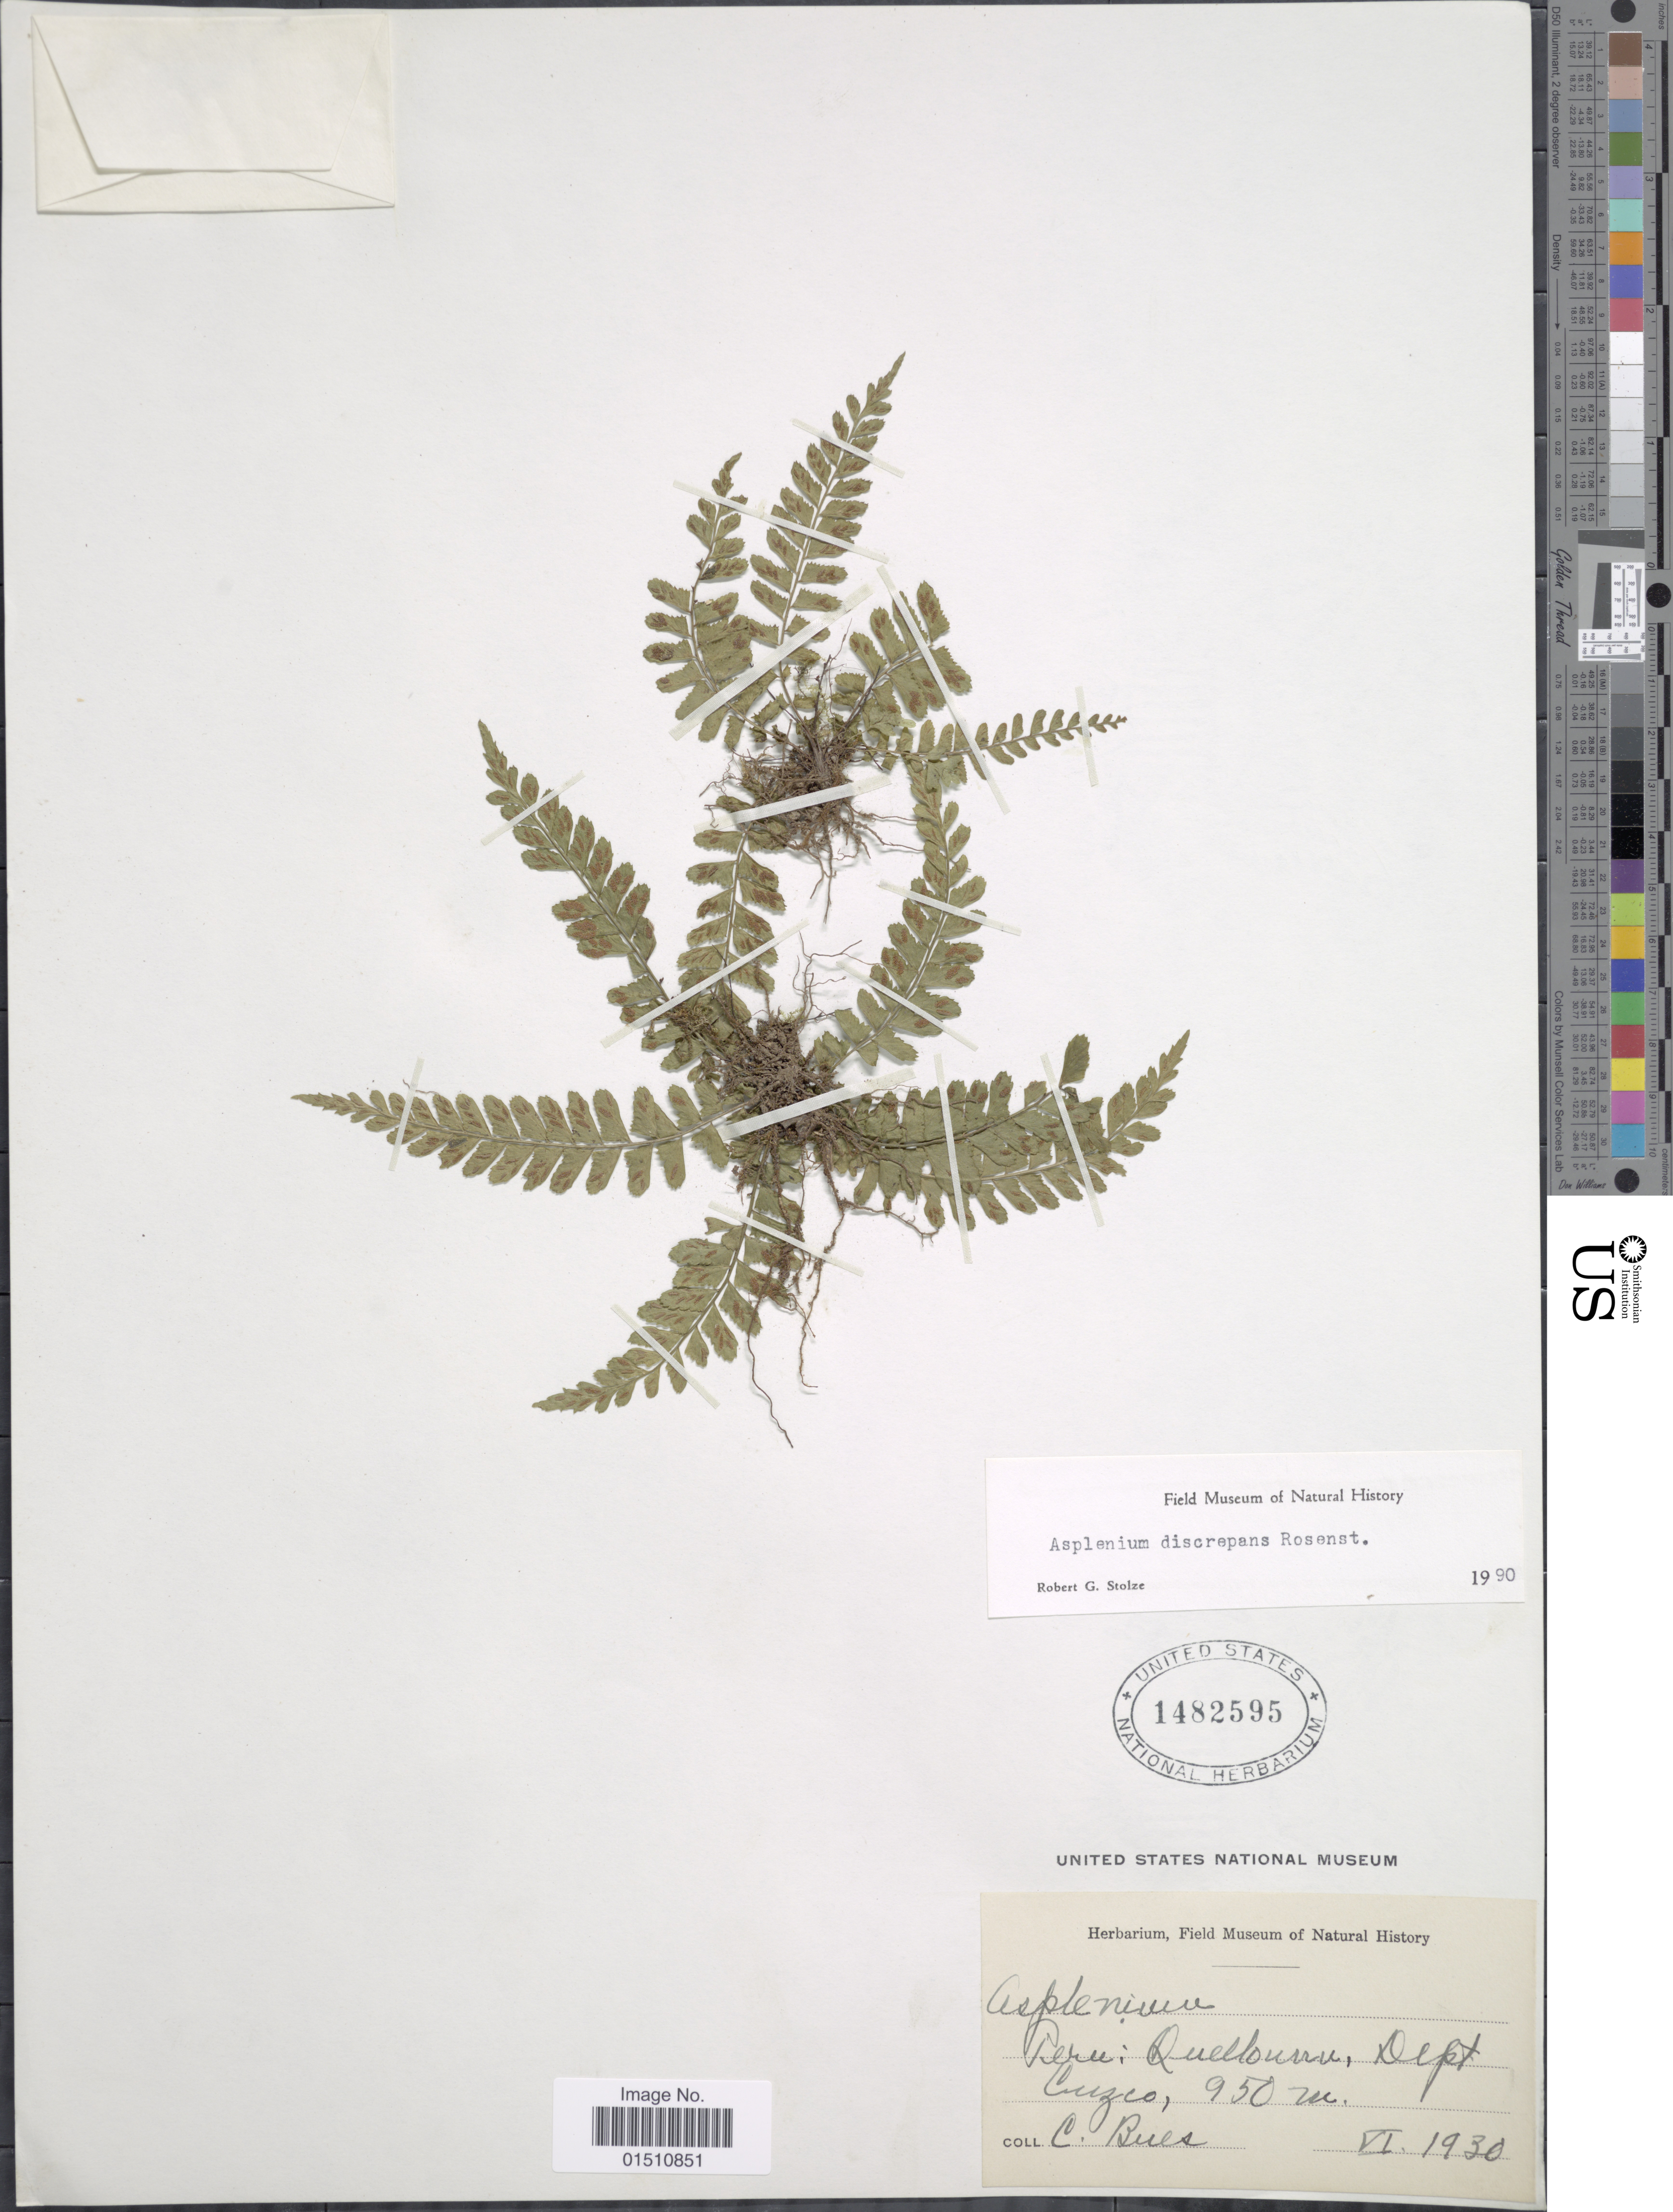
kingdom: Plantae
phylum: Tracheophyta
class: Polypodiopsida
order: Polypodiales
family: Aspleniaceae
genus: Asplenium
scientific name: Asplenium discrepans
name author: Rosenst.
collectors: C. Bues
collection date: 1930-06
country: Peru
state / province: Cusco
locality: Peru, Quellourru, Dept. Cuzco.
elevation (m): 950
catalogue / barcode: US 1482595